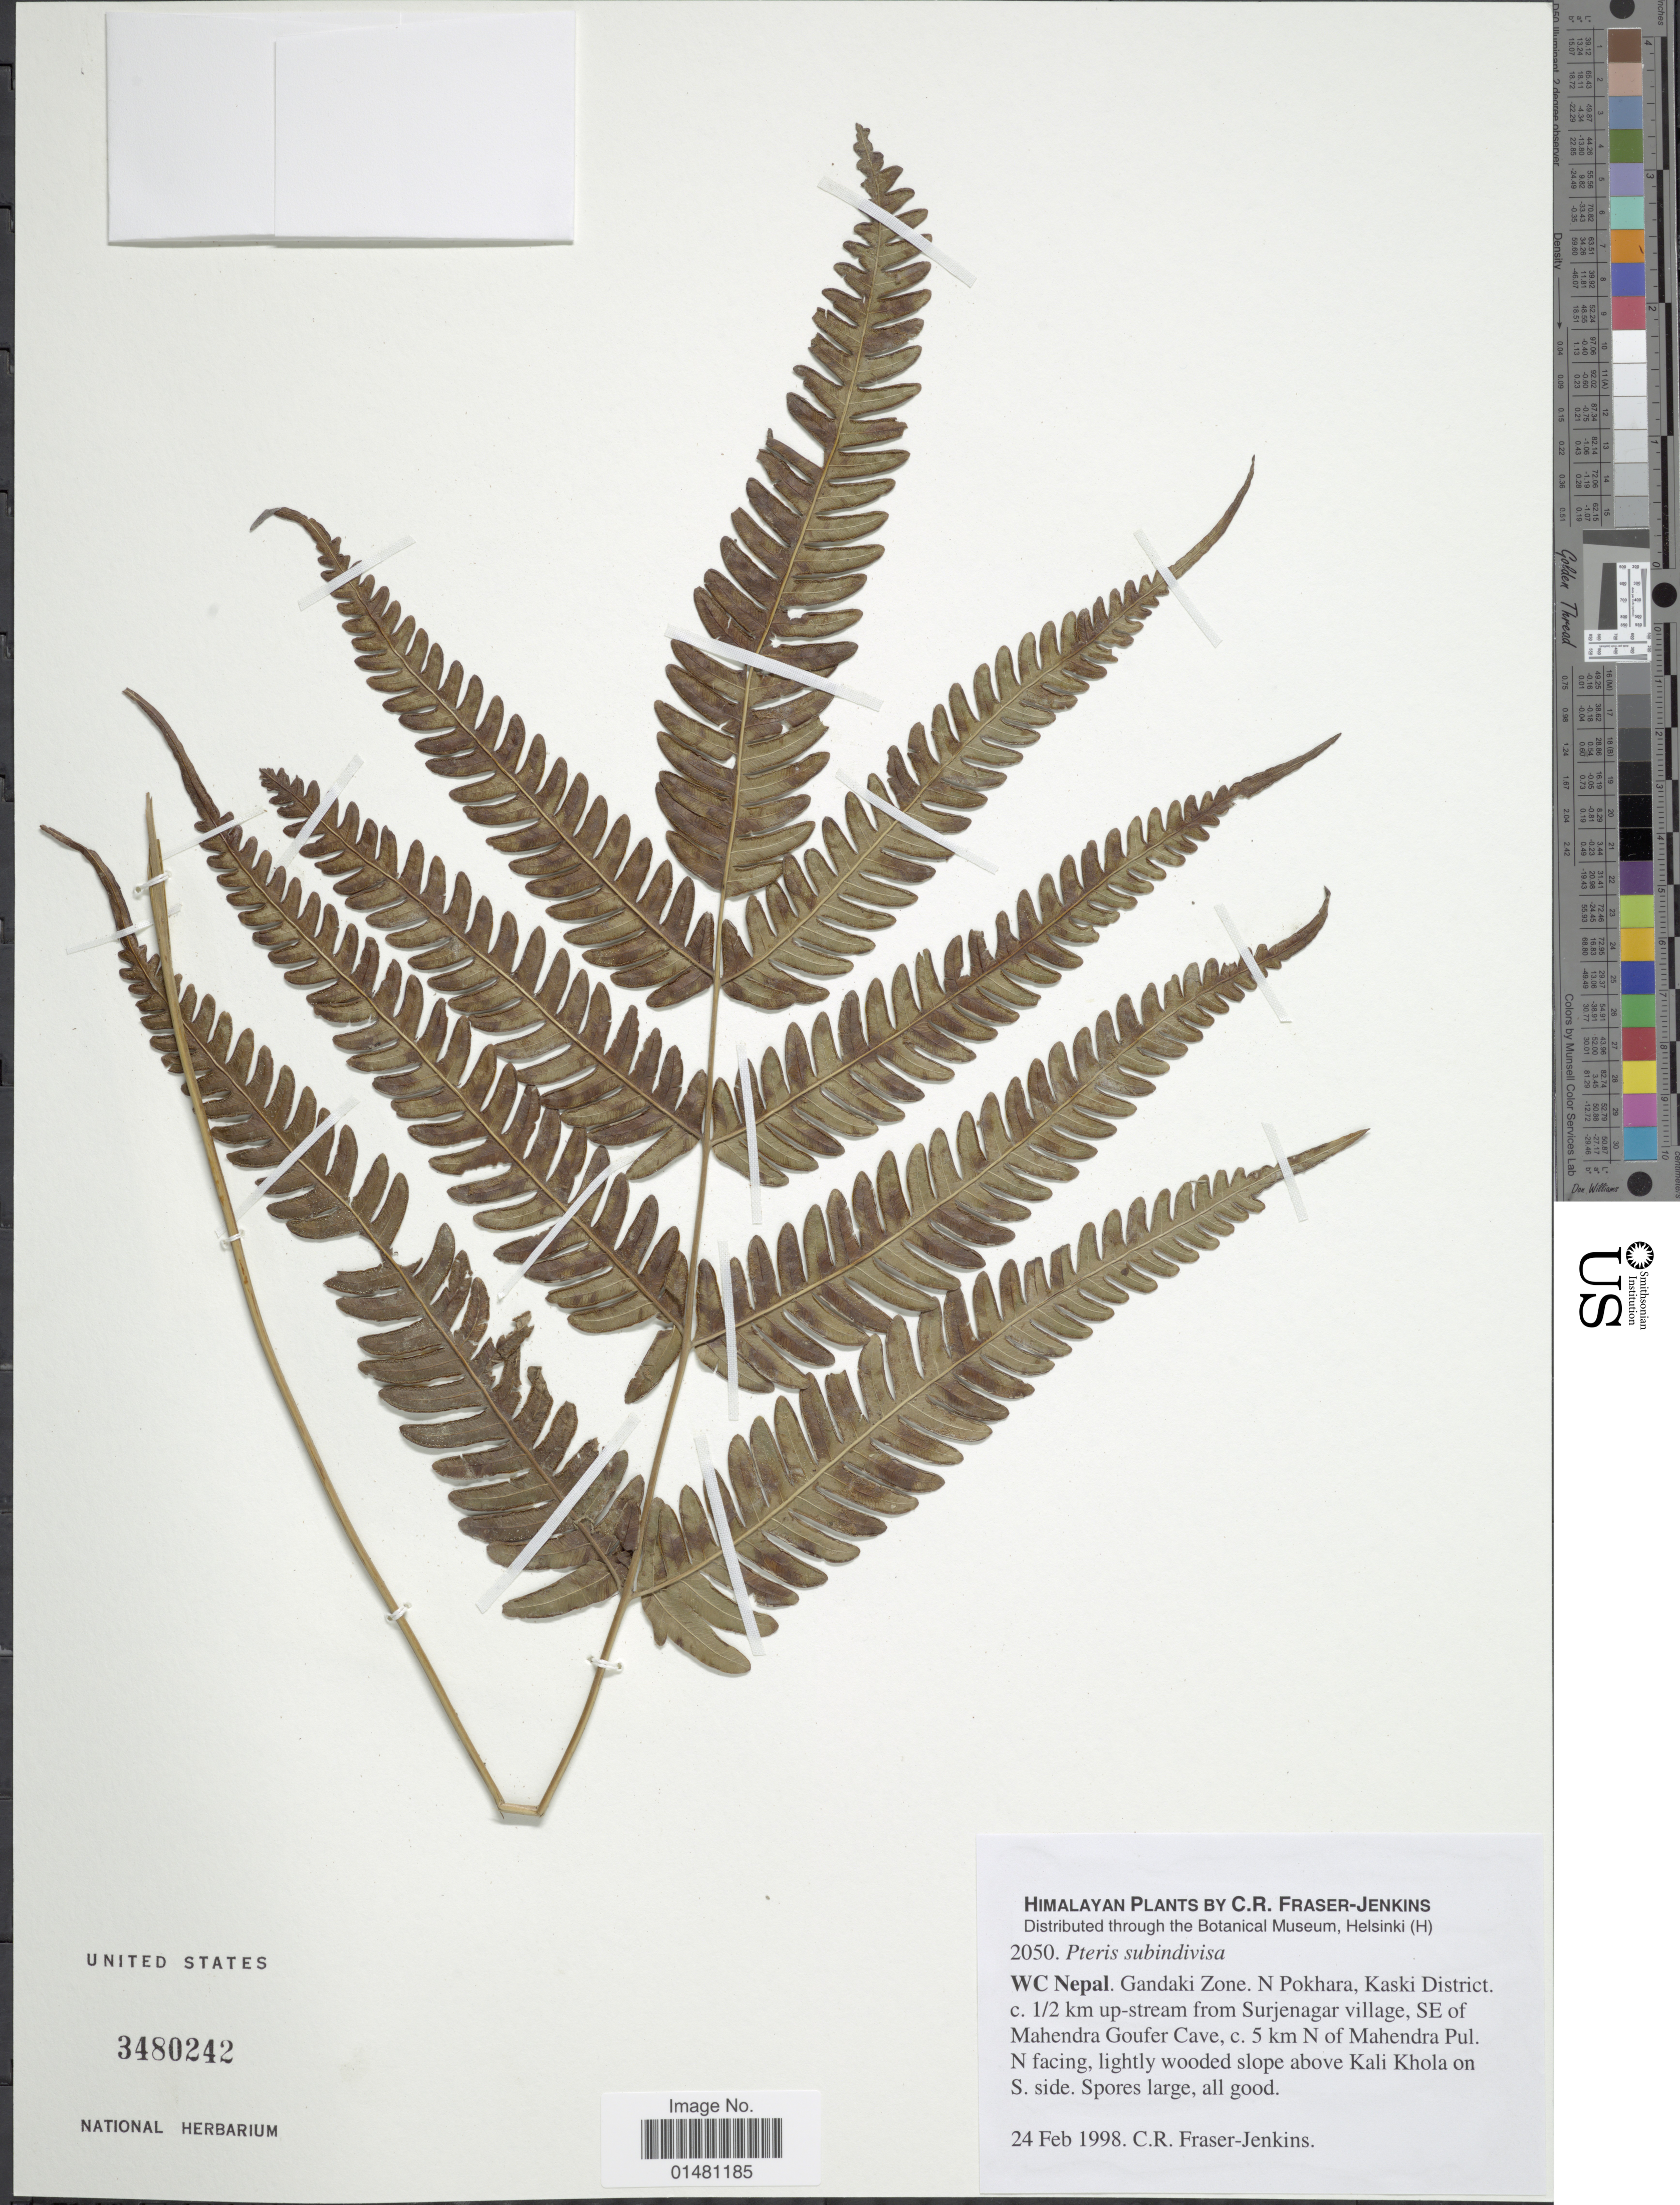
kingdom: Plantae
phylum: Tracheophyta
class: Polypodiopsida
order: Polypodiales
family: Pteridaceae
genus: Pteris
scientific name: Pteris subindivisa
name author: C.B. Clarke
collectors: C. R. Fraser-Jenkins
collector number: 2050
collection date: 1998-02-24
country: Nepal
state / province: Gandaki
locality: Himalayan, WC Nepal. Gandaki Zone. N Pokhara, Kaski District. c. 1/2 km up-stream from Surjenagar village,SE of Mahendra Goufer Cave, c. 5 km N of Mahendra Pul. N facing, lightly wooded slope above Kali Khola on S. side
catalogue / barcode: US 3480242